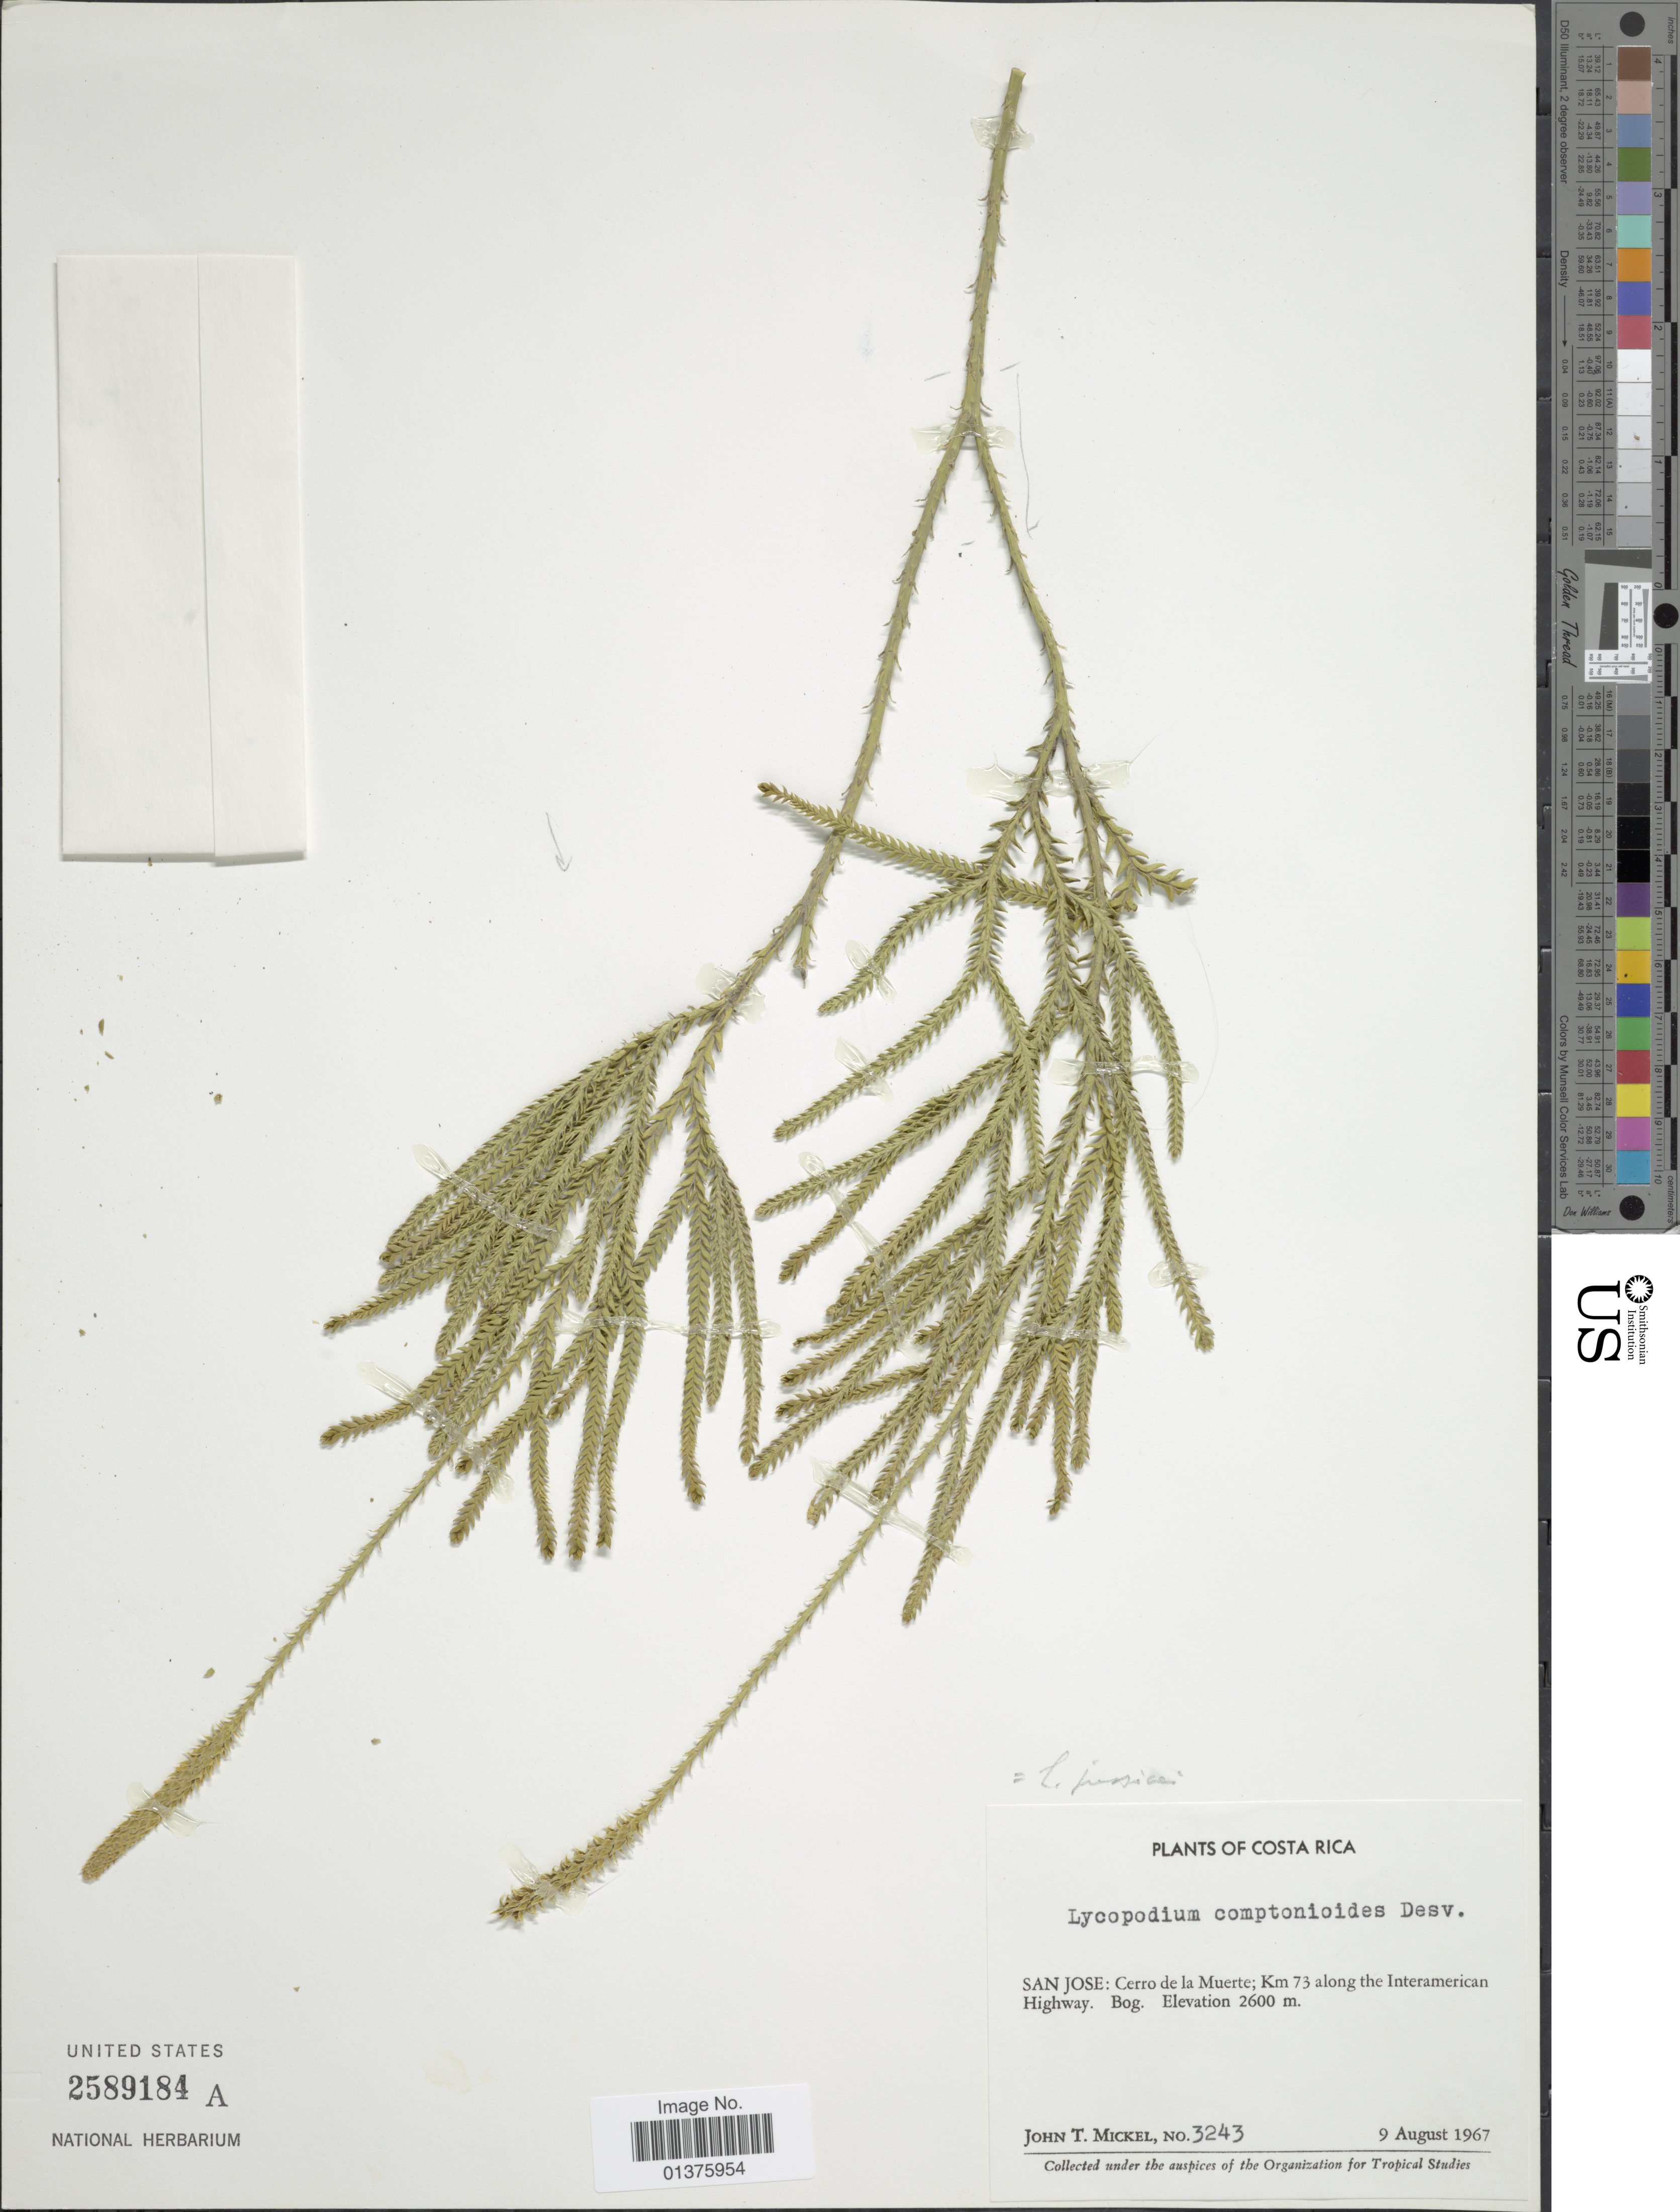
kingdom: Plantae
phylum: Tracheophyta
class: Lycopodiopsida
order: Lycopodiales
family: Lycopodiaceae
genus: Diphasium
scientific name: Diphasium jussiaei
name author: (Desv.) C. Presl ex Rothm.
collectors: J. T. Mickel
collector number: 3243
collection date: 1967-08-09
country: Costa Rica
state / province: San José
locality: Cerro de la Muerte; km 73 along the Interamerican Highway Bog.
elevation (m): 2600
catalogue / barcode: US 2589184A